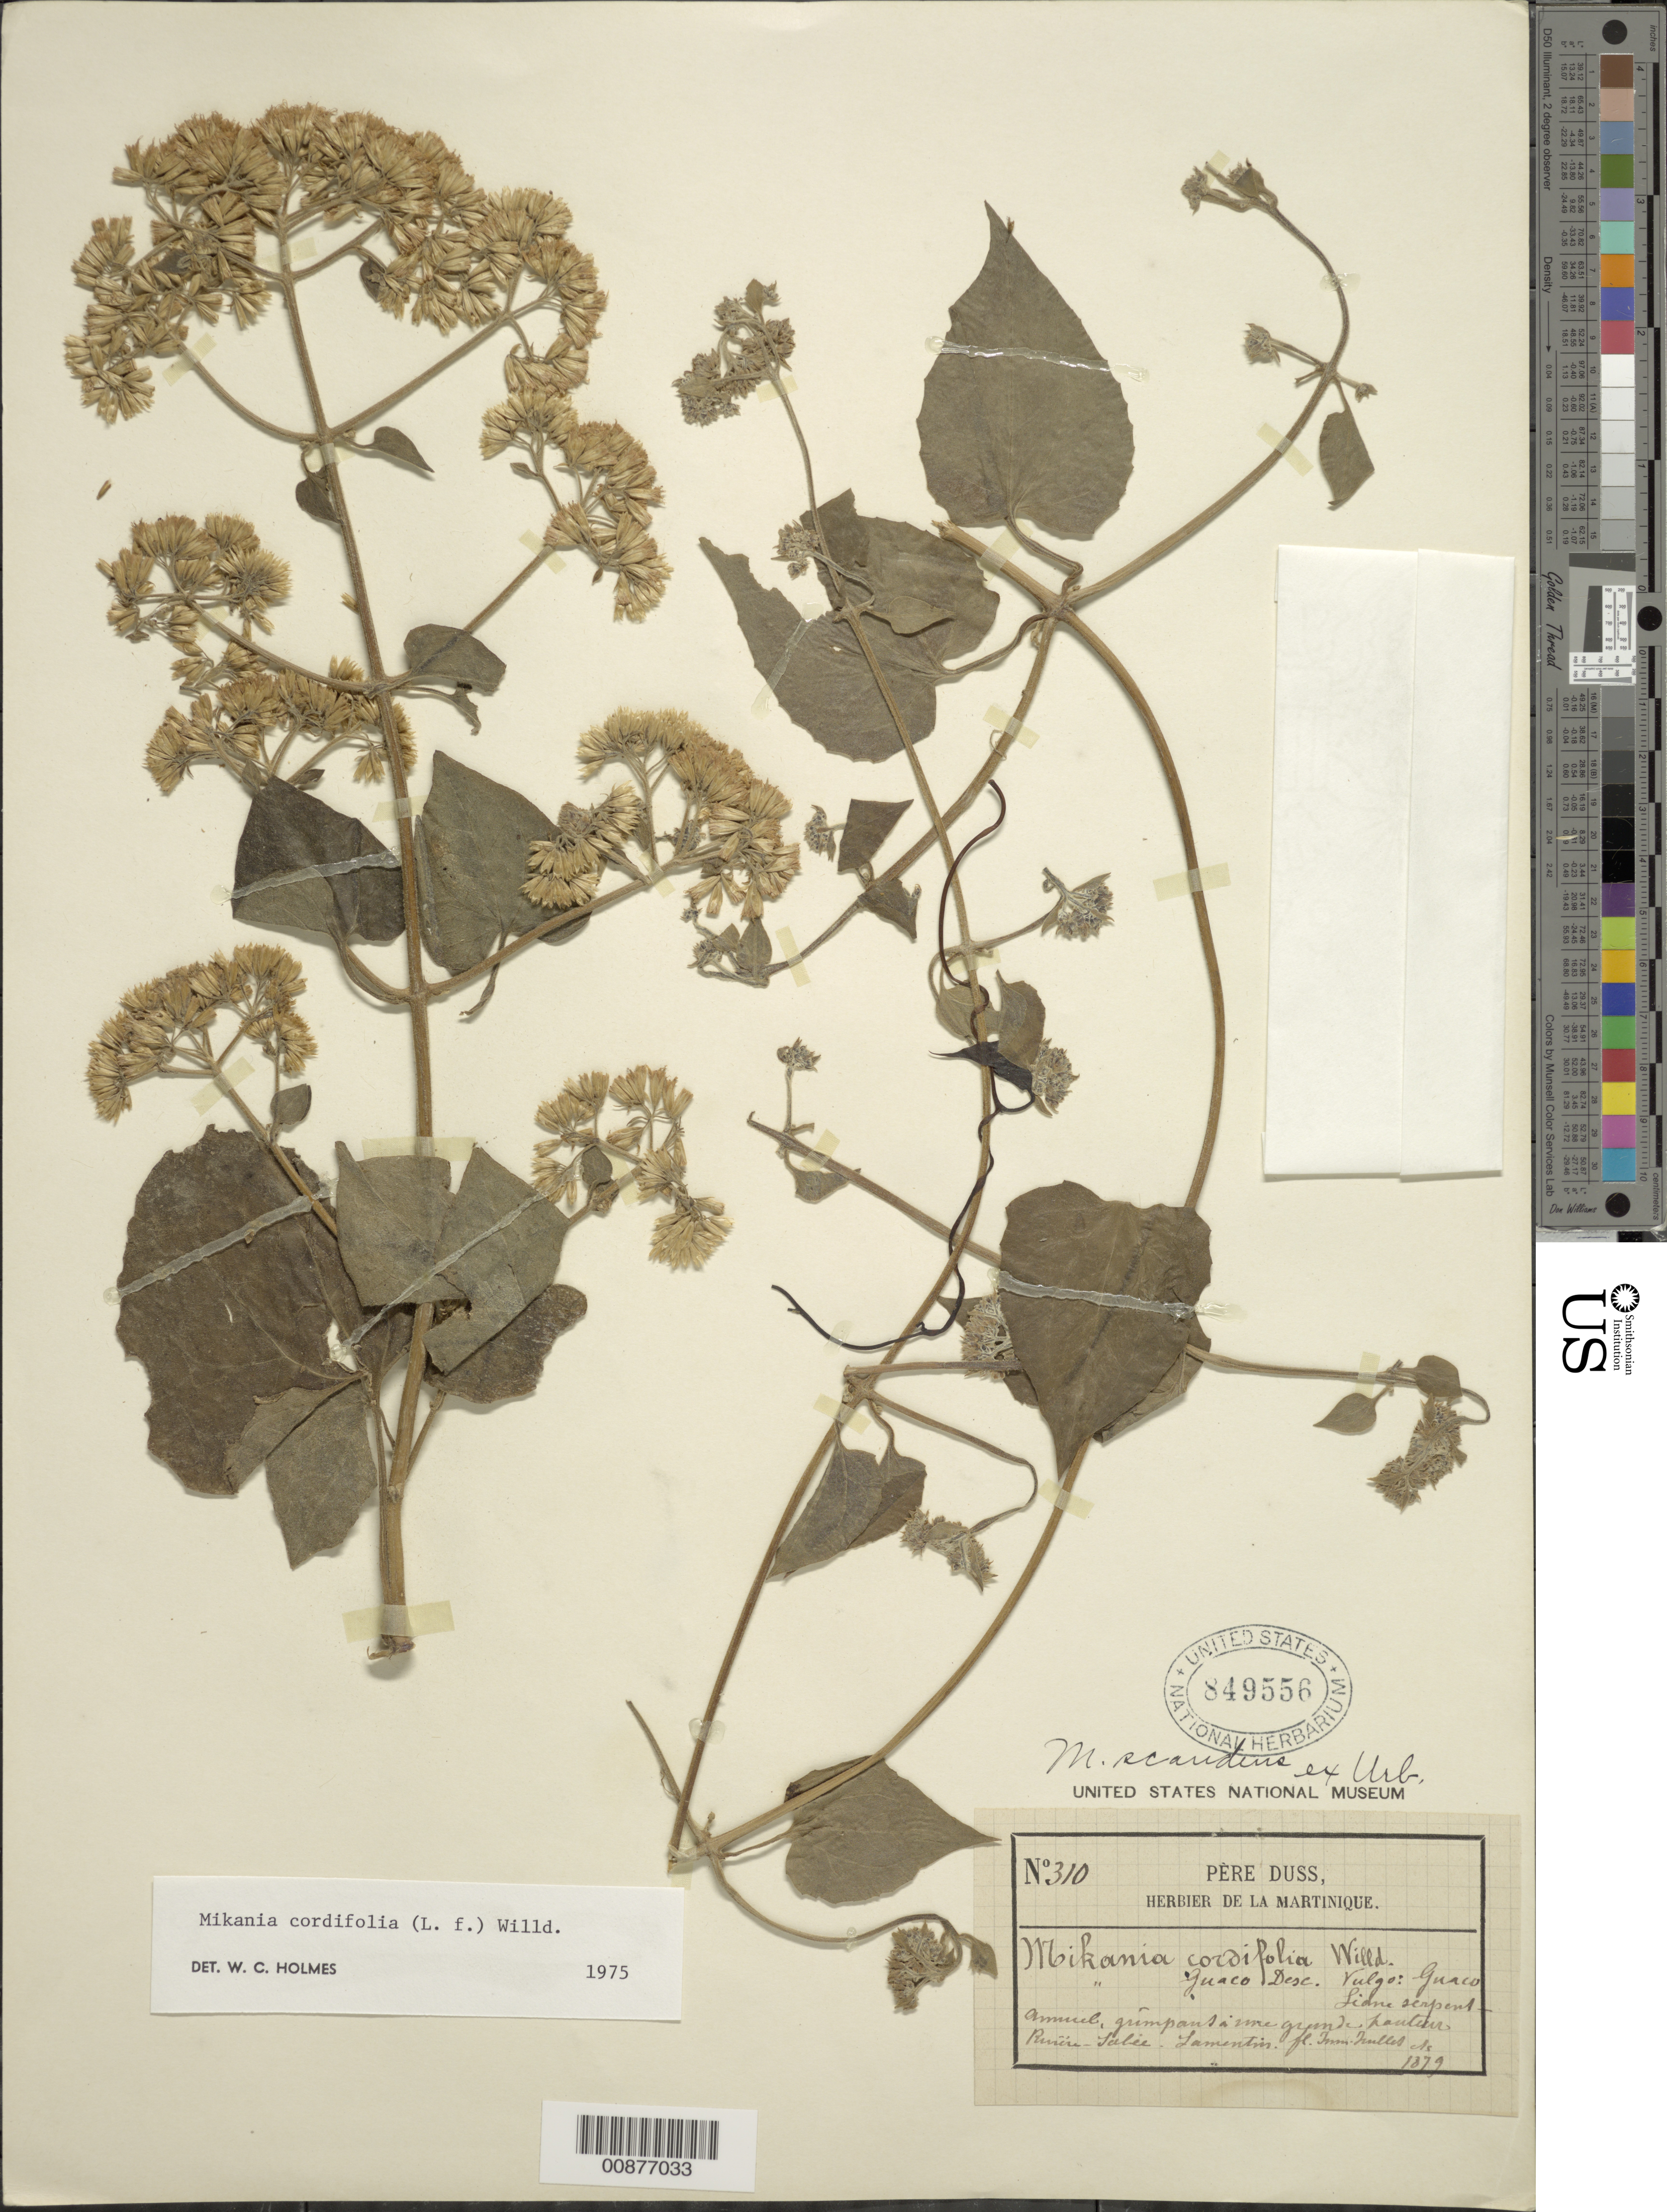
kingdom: Plantae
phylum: Tracheophyta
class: Magnoliopsida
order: Asterales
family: Asteraceae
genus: Mikania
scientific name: Mikania cordifolia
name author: Kunth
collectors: Père Duss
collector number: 310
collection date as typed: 1879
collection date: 1879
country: Martinique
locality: Lamentin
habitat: Serpentine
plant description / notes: Common name: Guaco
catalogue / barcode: US 849556